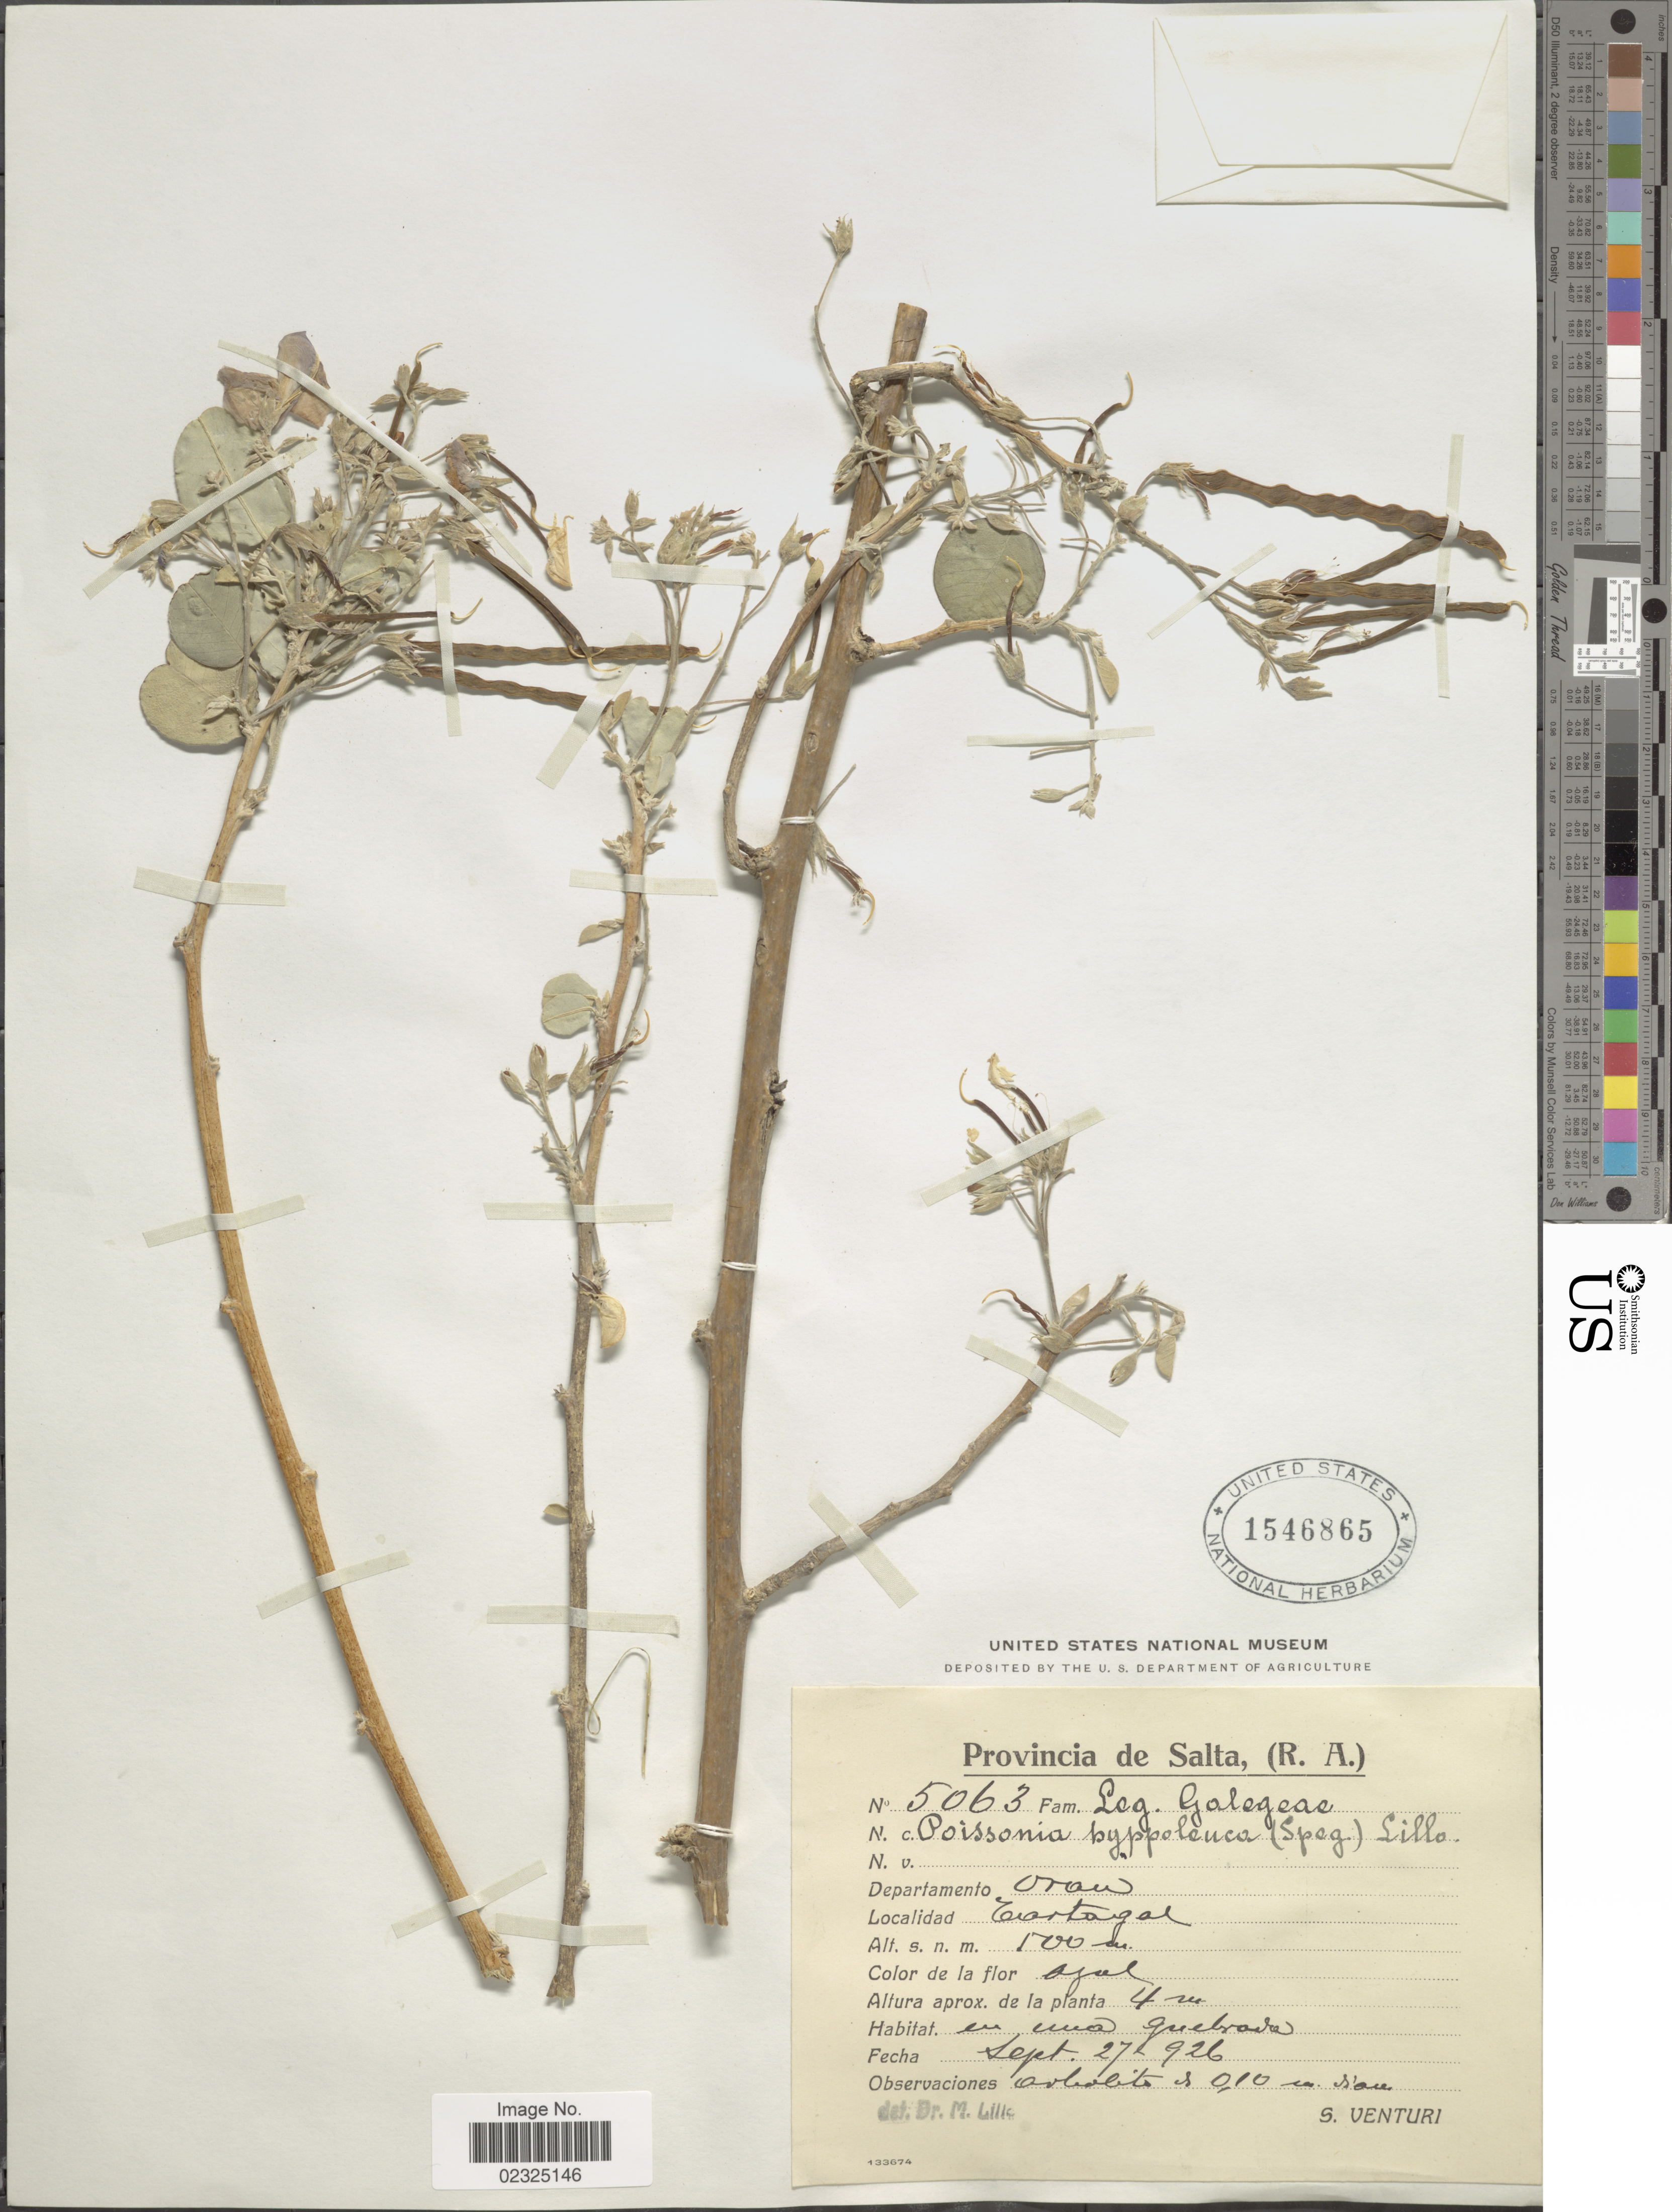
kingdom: Plantae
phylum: Tracheophyta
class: Magnoliopsida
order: Fabales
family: Fabaceae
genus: Poissonia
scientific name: Poissonia hypoleuca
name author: (Speg.) Lillo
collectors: S. Venturi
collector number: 5063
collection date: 1926-09-27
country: Argentina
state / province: Salta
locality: (R.A.), Departamento Oran, Tartagal, en una quebrada.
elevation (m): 100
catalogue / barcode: US 1546865